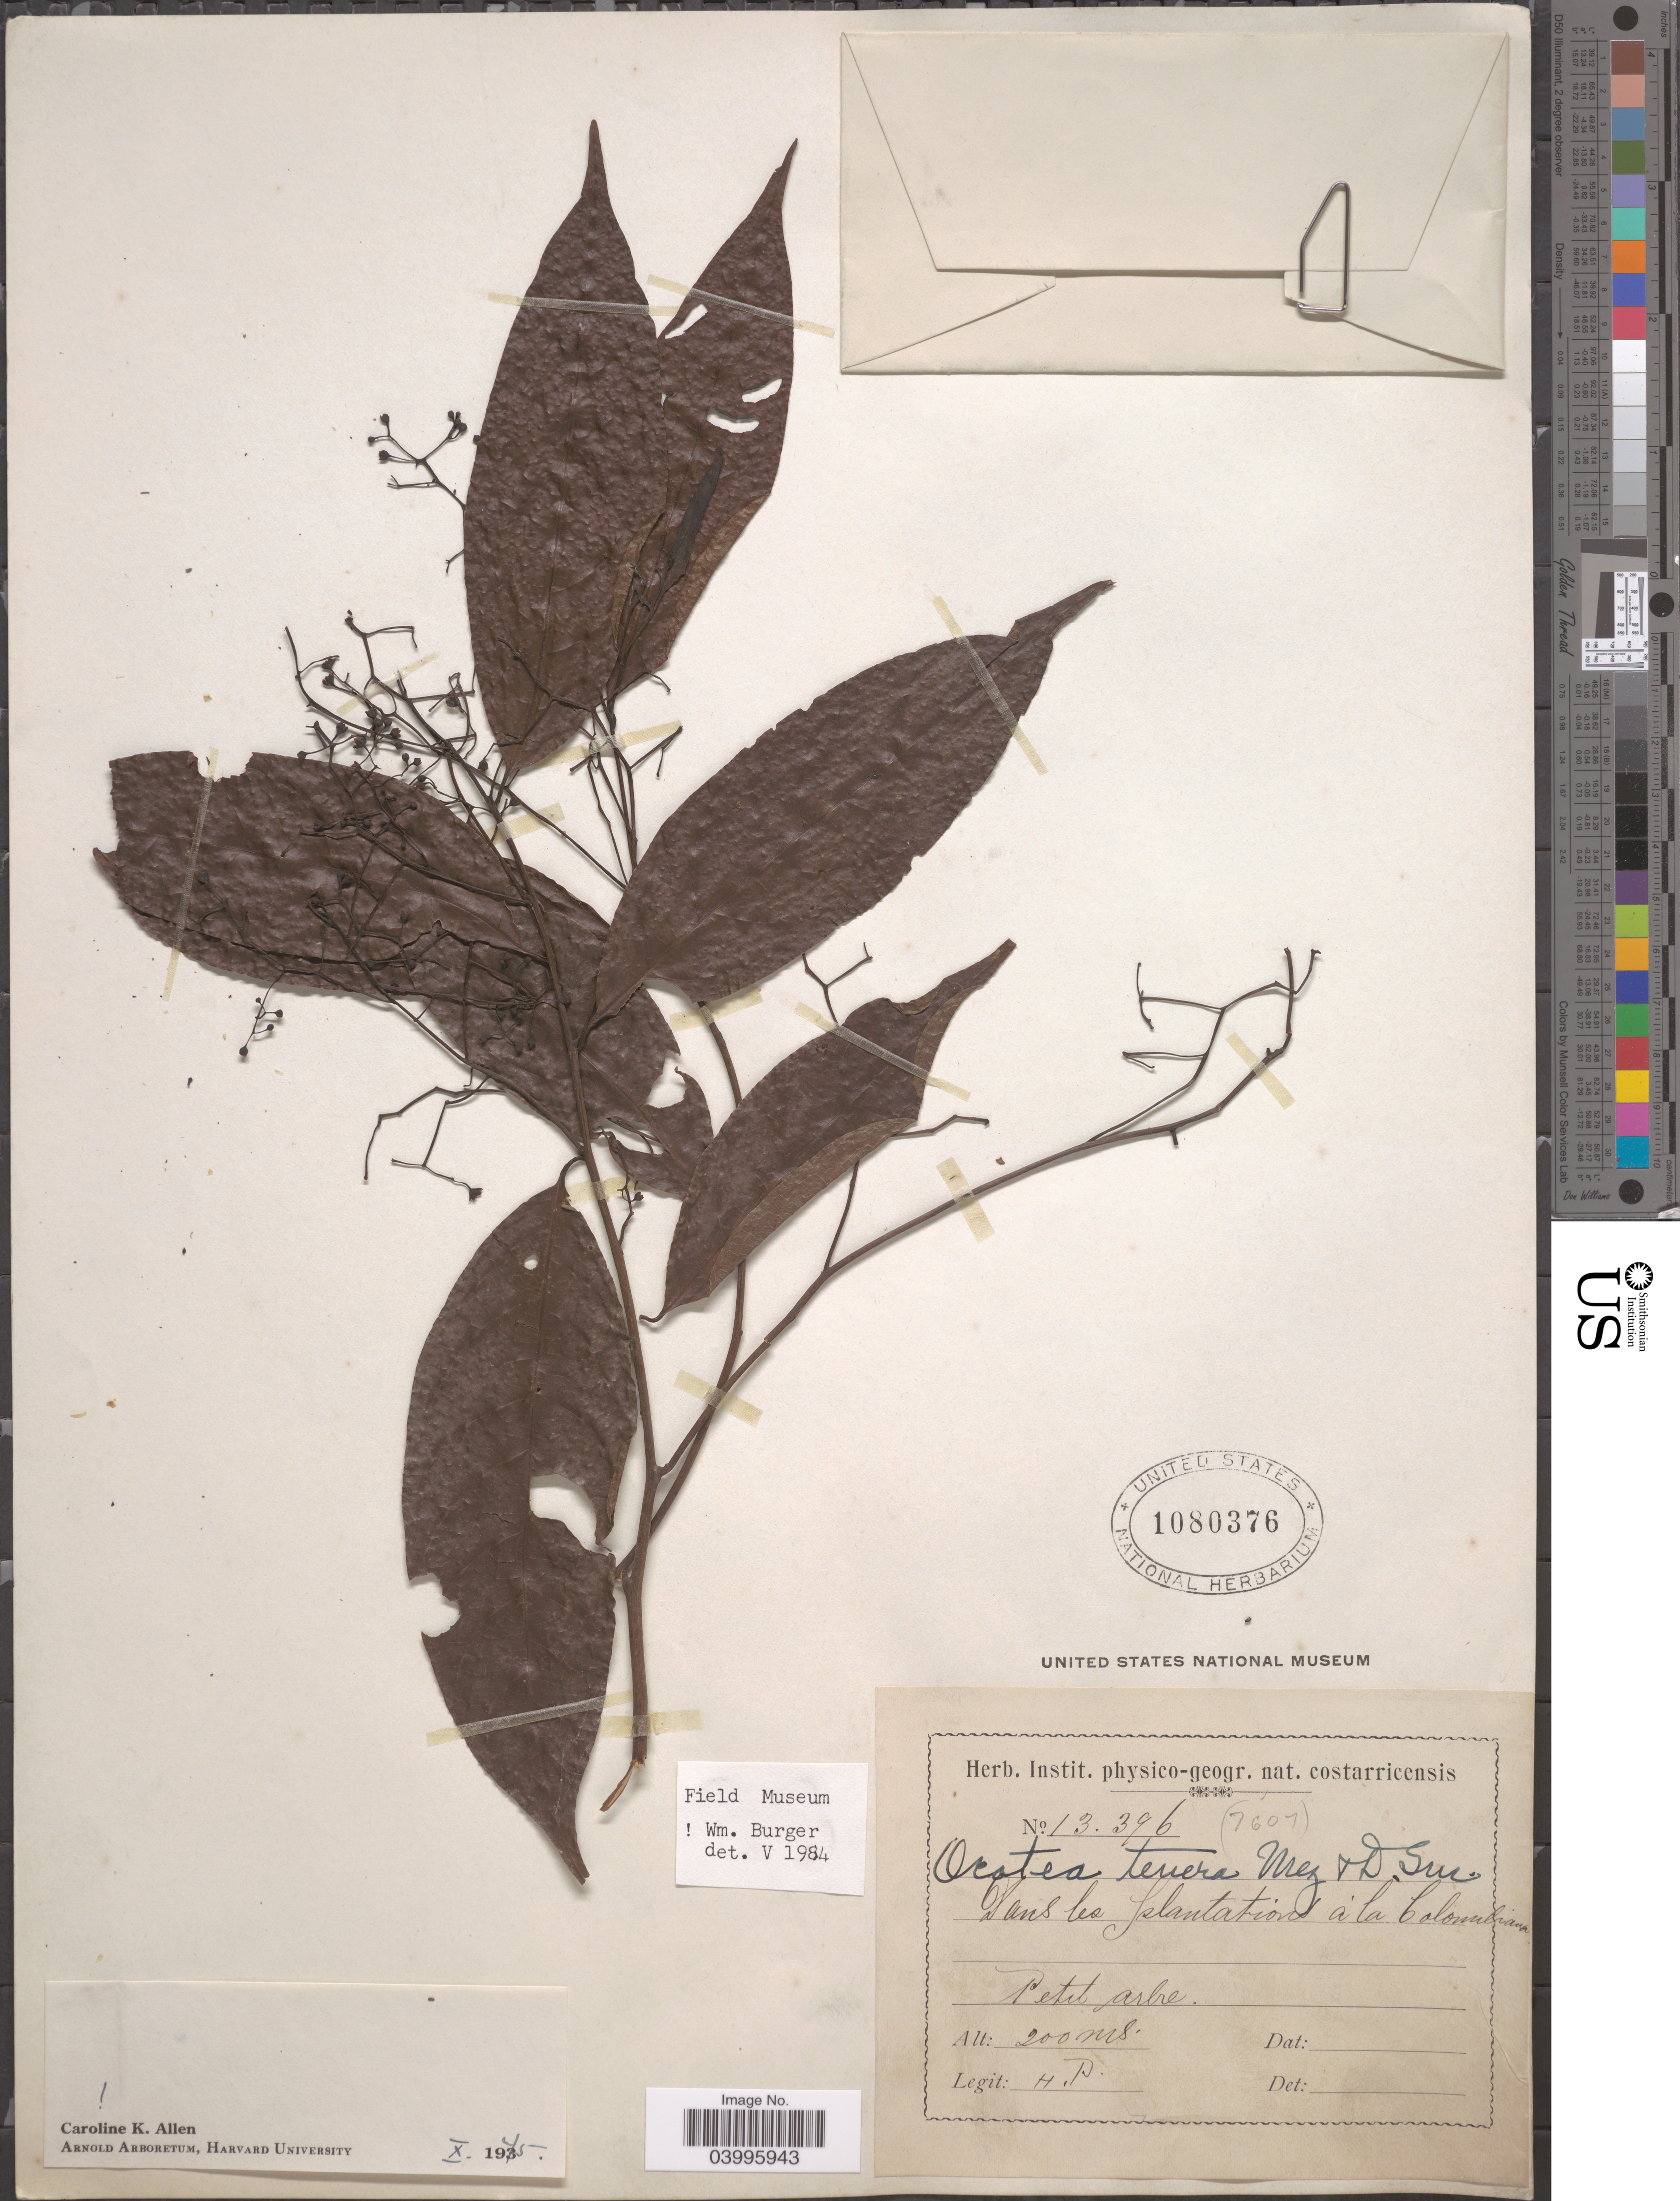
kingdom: Plantae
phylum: Tracheophyta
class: Magnoliopsida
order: Laurales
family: Lauraceae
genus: Ocotea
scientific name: Ocotea tenera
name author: Mez & Donn. Sm.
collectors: H. P.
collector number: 13396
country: Costa Rica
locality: Dan les Plantation á la Colombiana. Petit arbre.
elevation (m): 200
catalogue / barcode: US 1080376